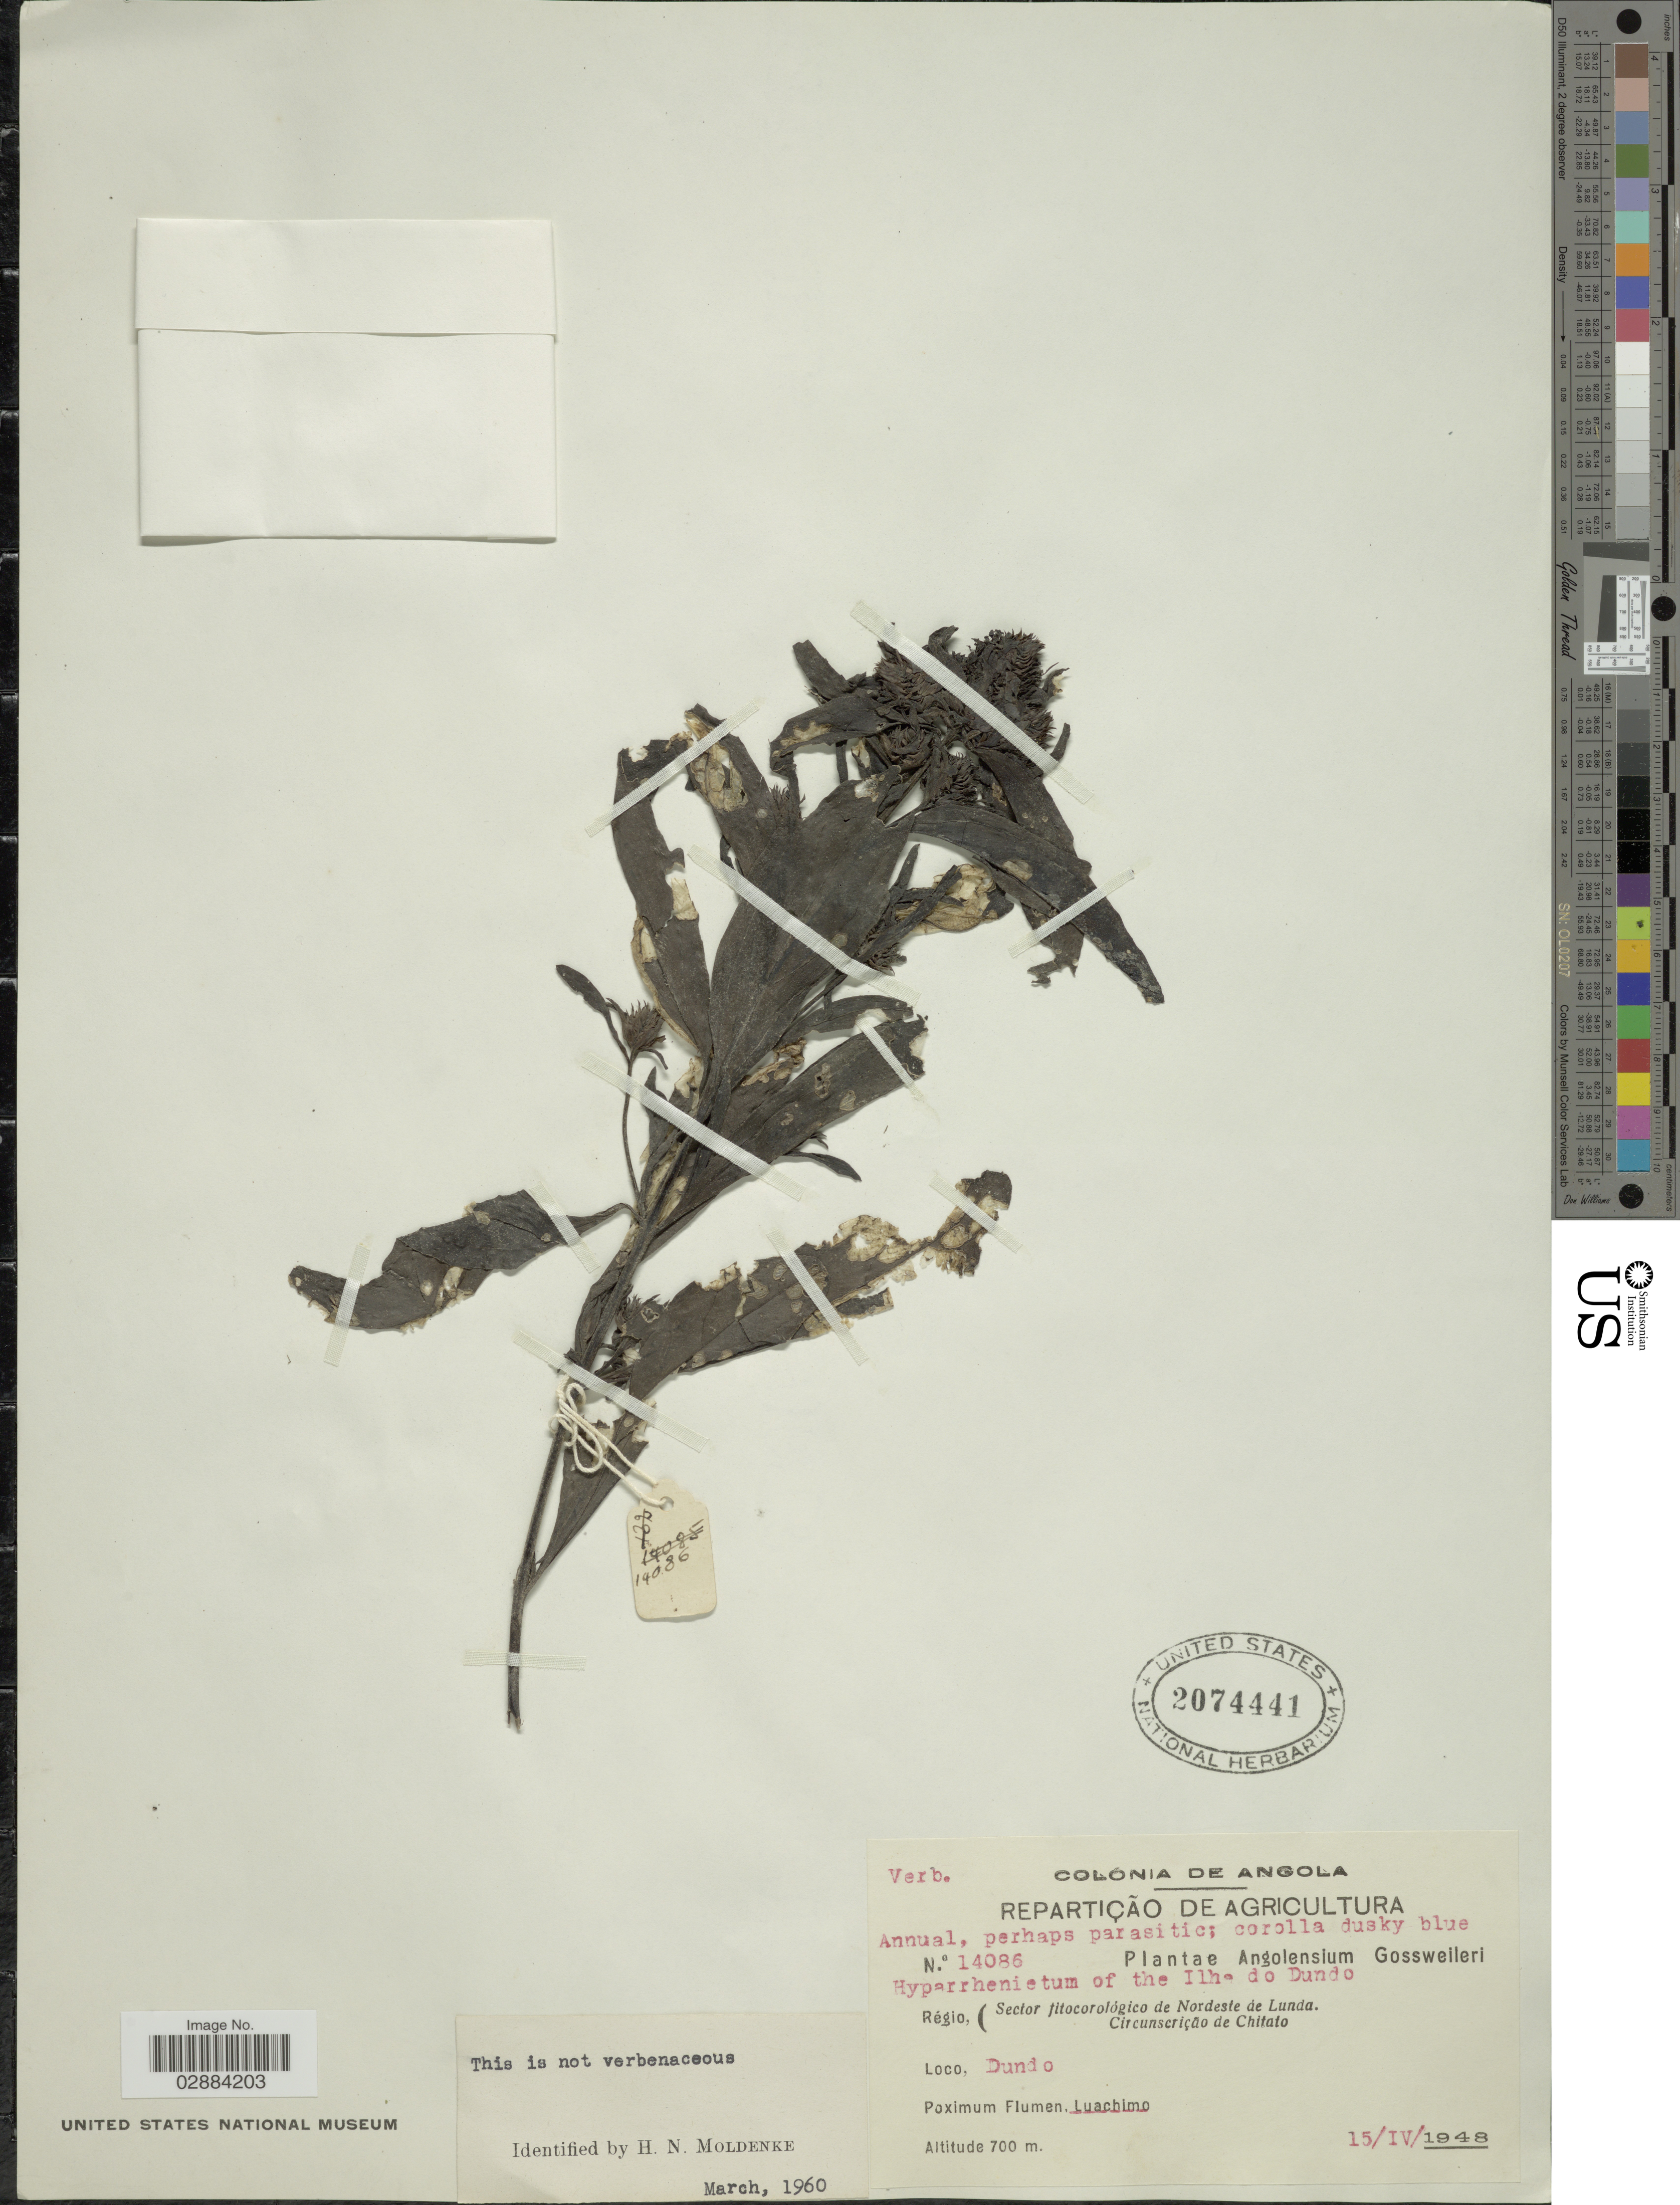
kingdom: Plantae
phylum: Tracheophyta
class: Magnoliopsida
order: Lamiales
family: Acanthaceae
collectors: A. Gossweiler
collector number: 14086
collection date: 1948-04-15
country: Angola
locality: Régio, (Sector fitocorológico de Nordeste de Lunda. Circunscrição de Chitaio). Dundo.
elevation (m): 700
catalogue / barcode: US 2074441